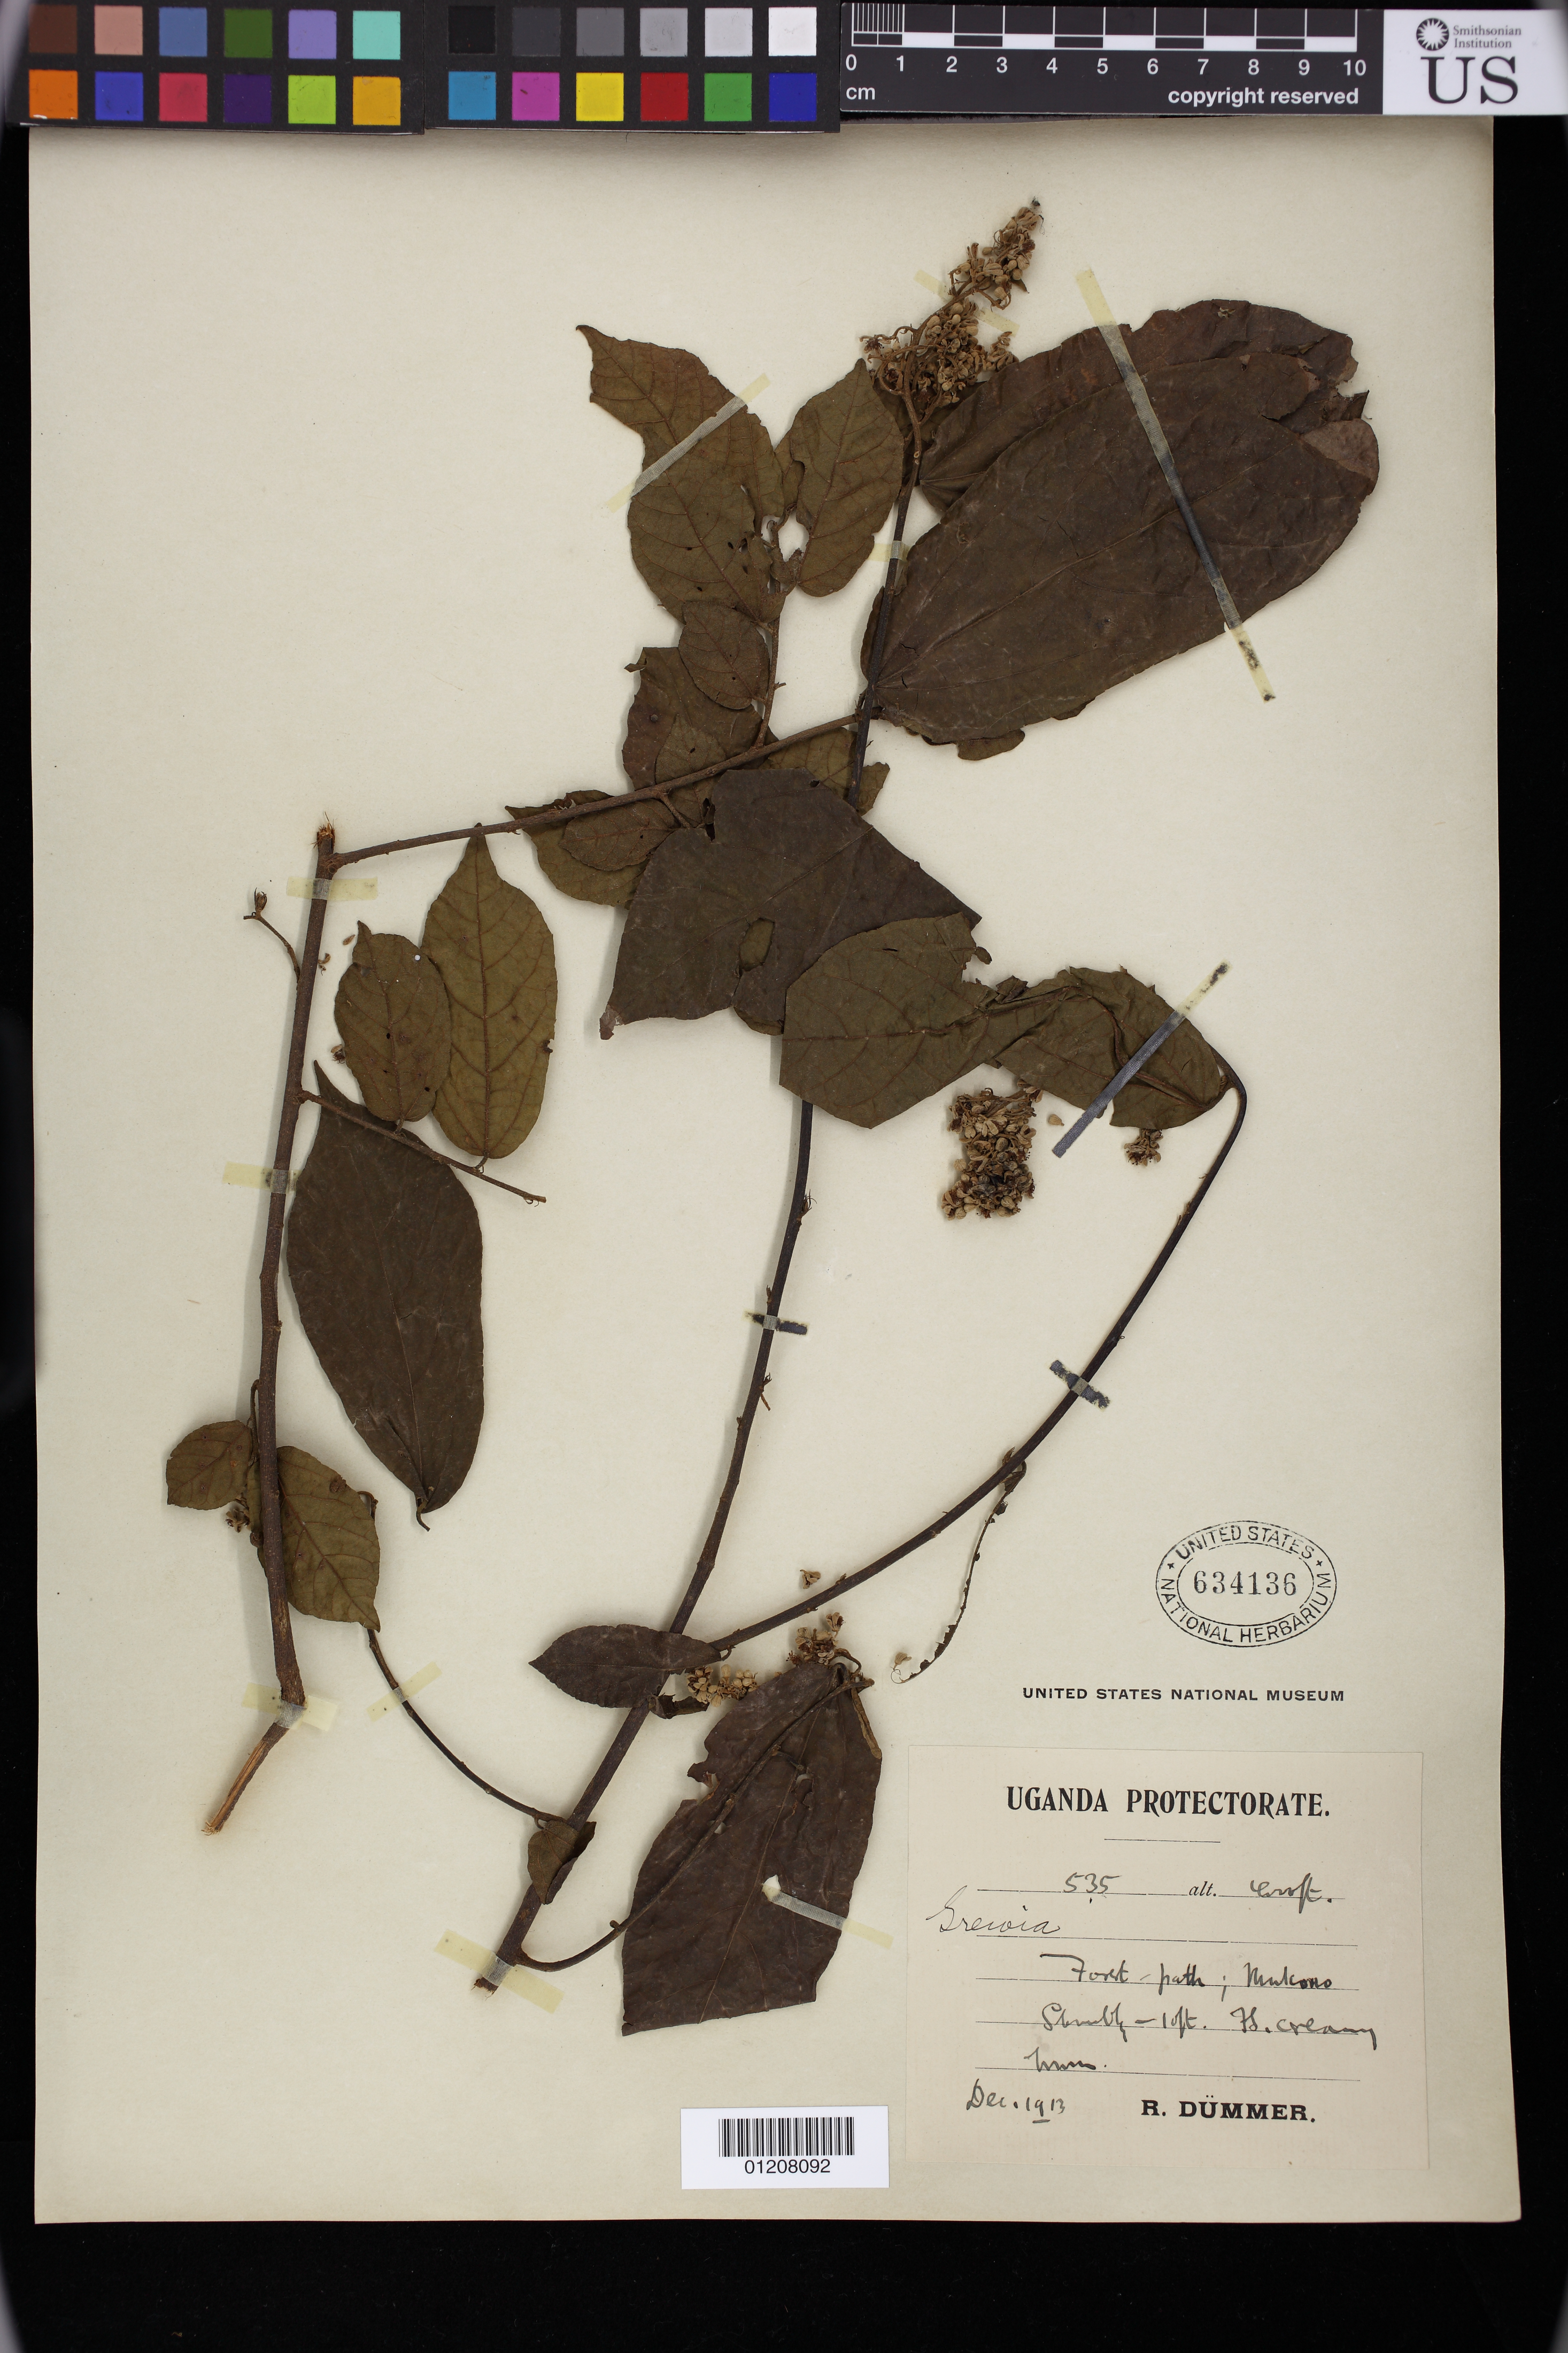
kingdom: Plantae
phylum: Tracheophyta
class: Magnoliopsida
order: Malvales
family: Malvaceae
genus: Grewia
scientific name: Grewia sp.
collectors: R. Dümmer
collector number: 535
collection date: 1913-12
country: Uganda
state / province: Central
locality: Forest-path; Mukono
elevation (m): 1219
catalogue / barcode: US 634136